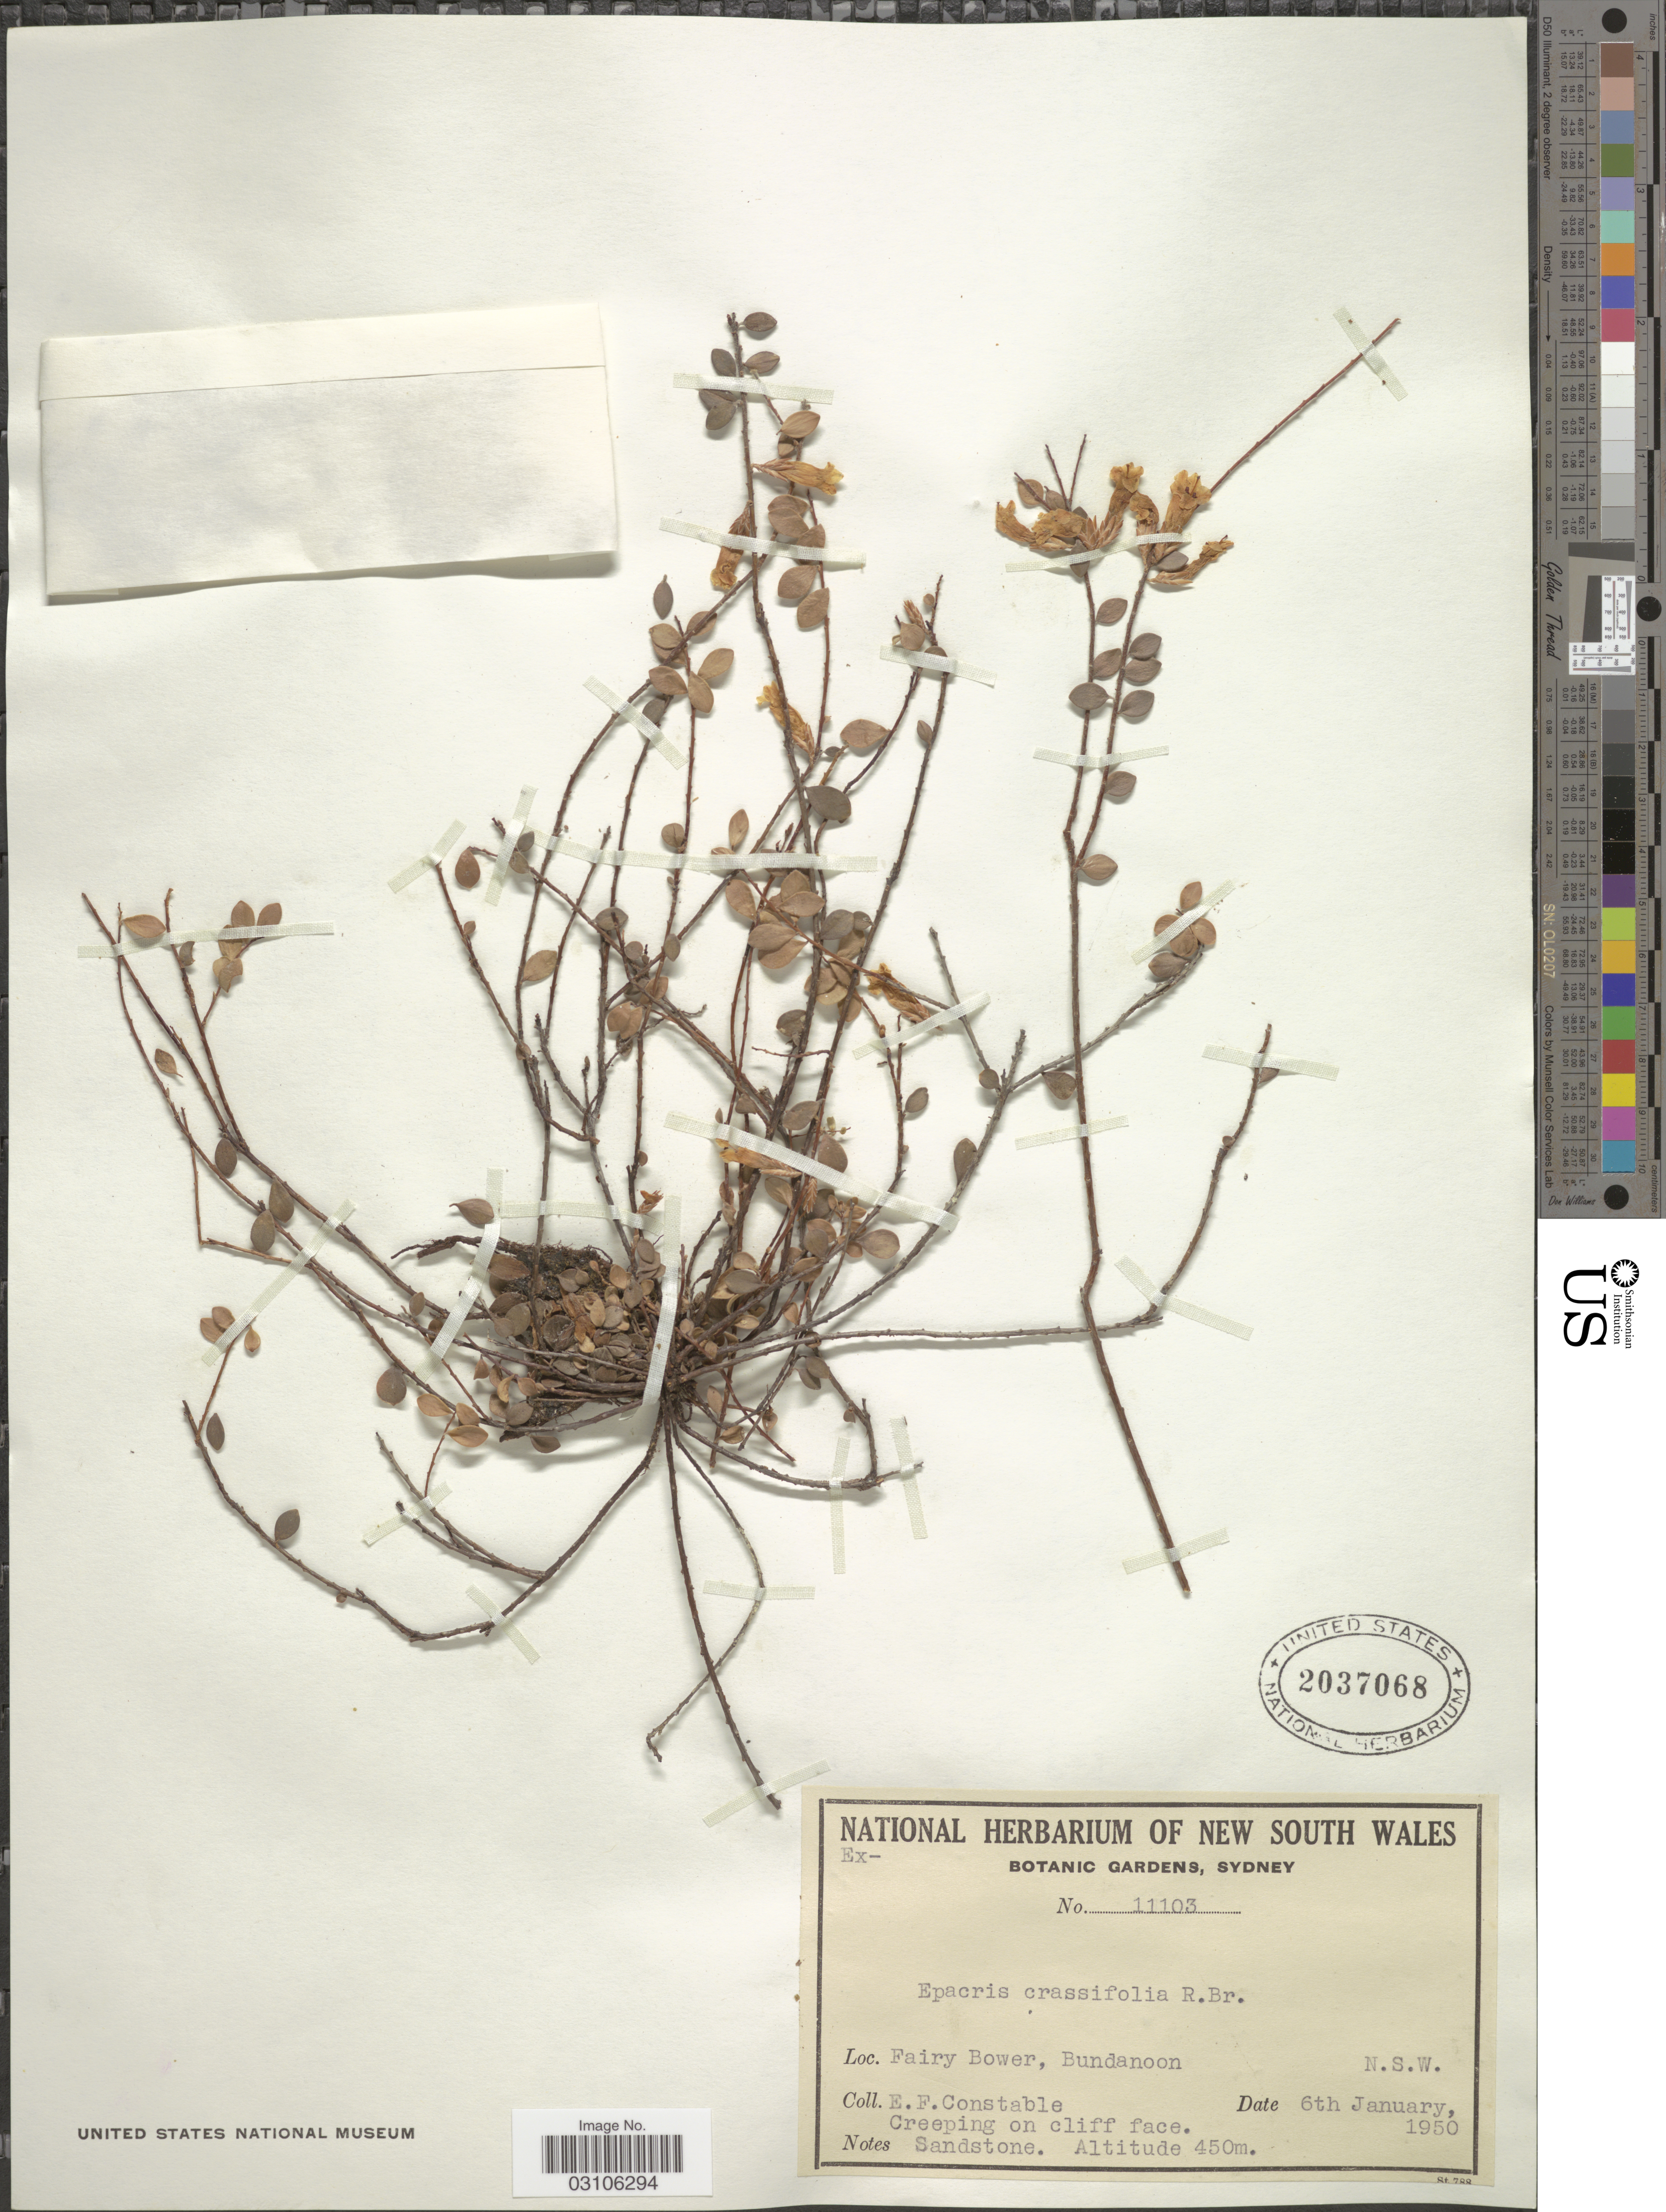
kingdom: Plantae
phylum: Tracheophyta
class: Magnoliopsida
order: Ericales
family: Ericaceae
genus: Epacris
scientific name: Epacris crassifolia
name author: R. Br.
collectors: E. F. Constable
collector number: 11103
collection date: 1950-01-06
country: Australia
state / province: New South Wales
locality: Fairy Bower, Bundanoon.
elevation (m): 450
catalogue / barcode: US 2037068